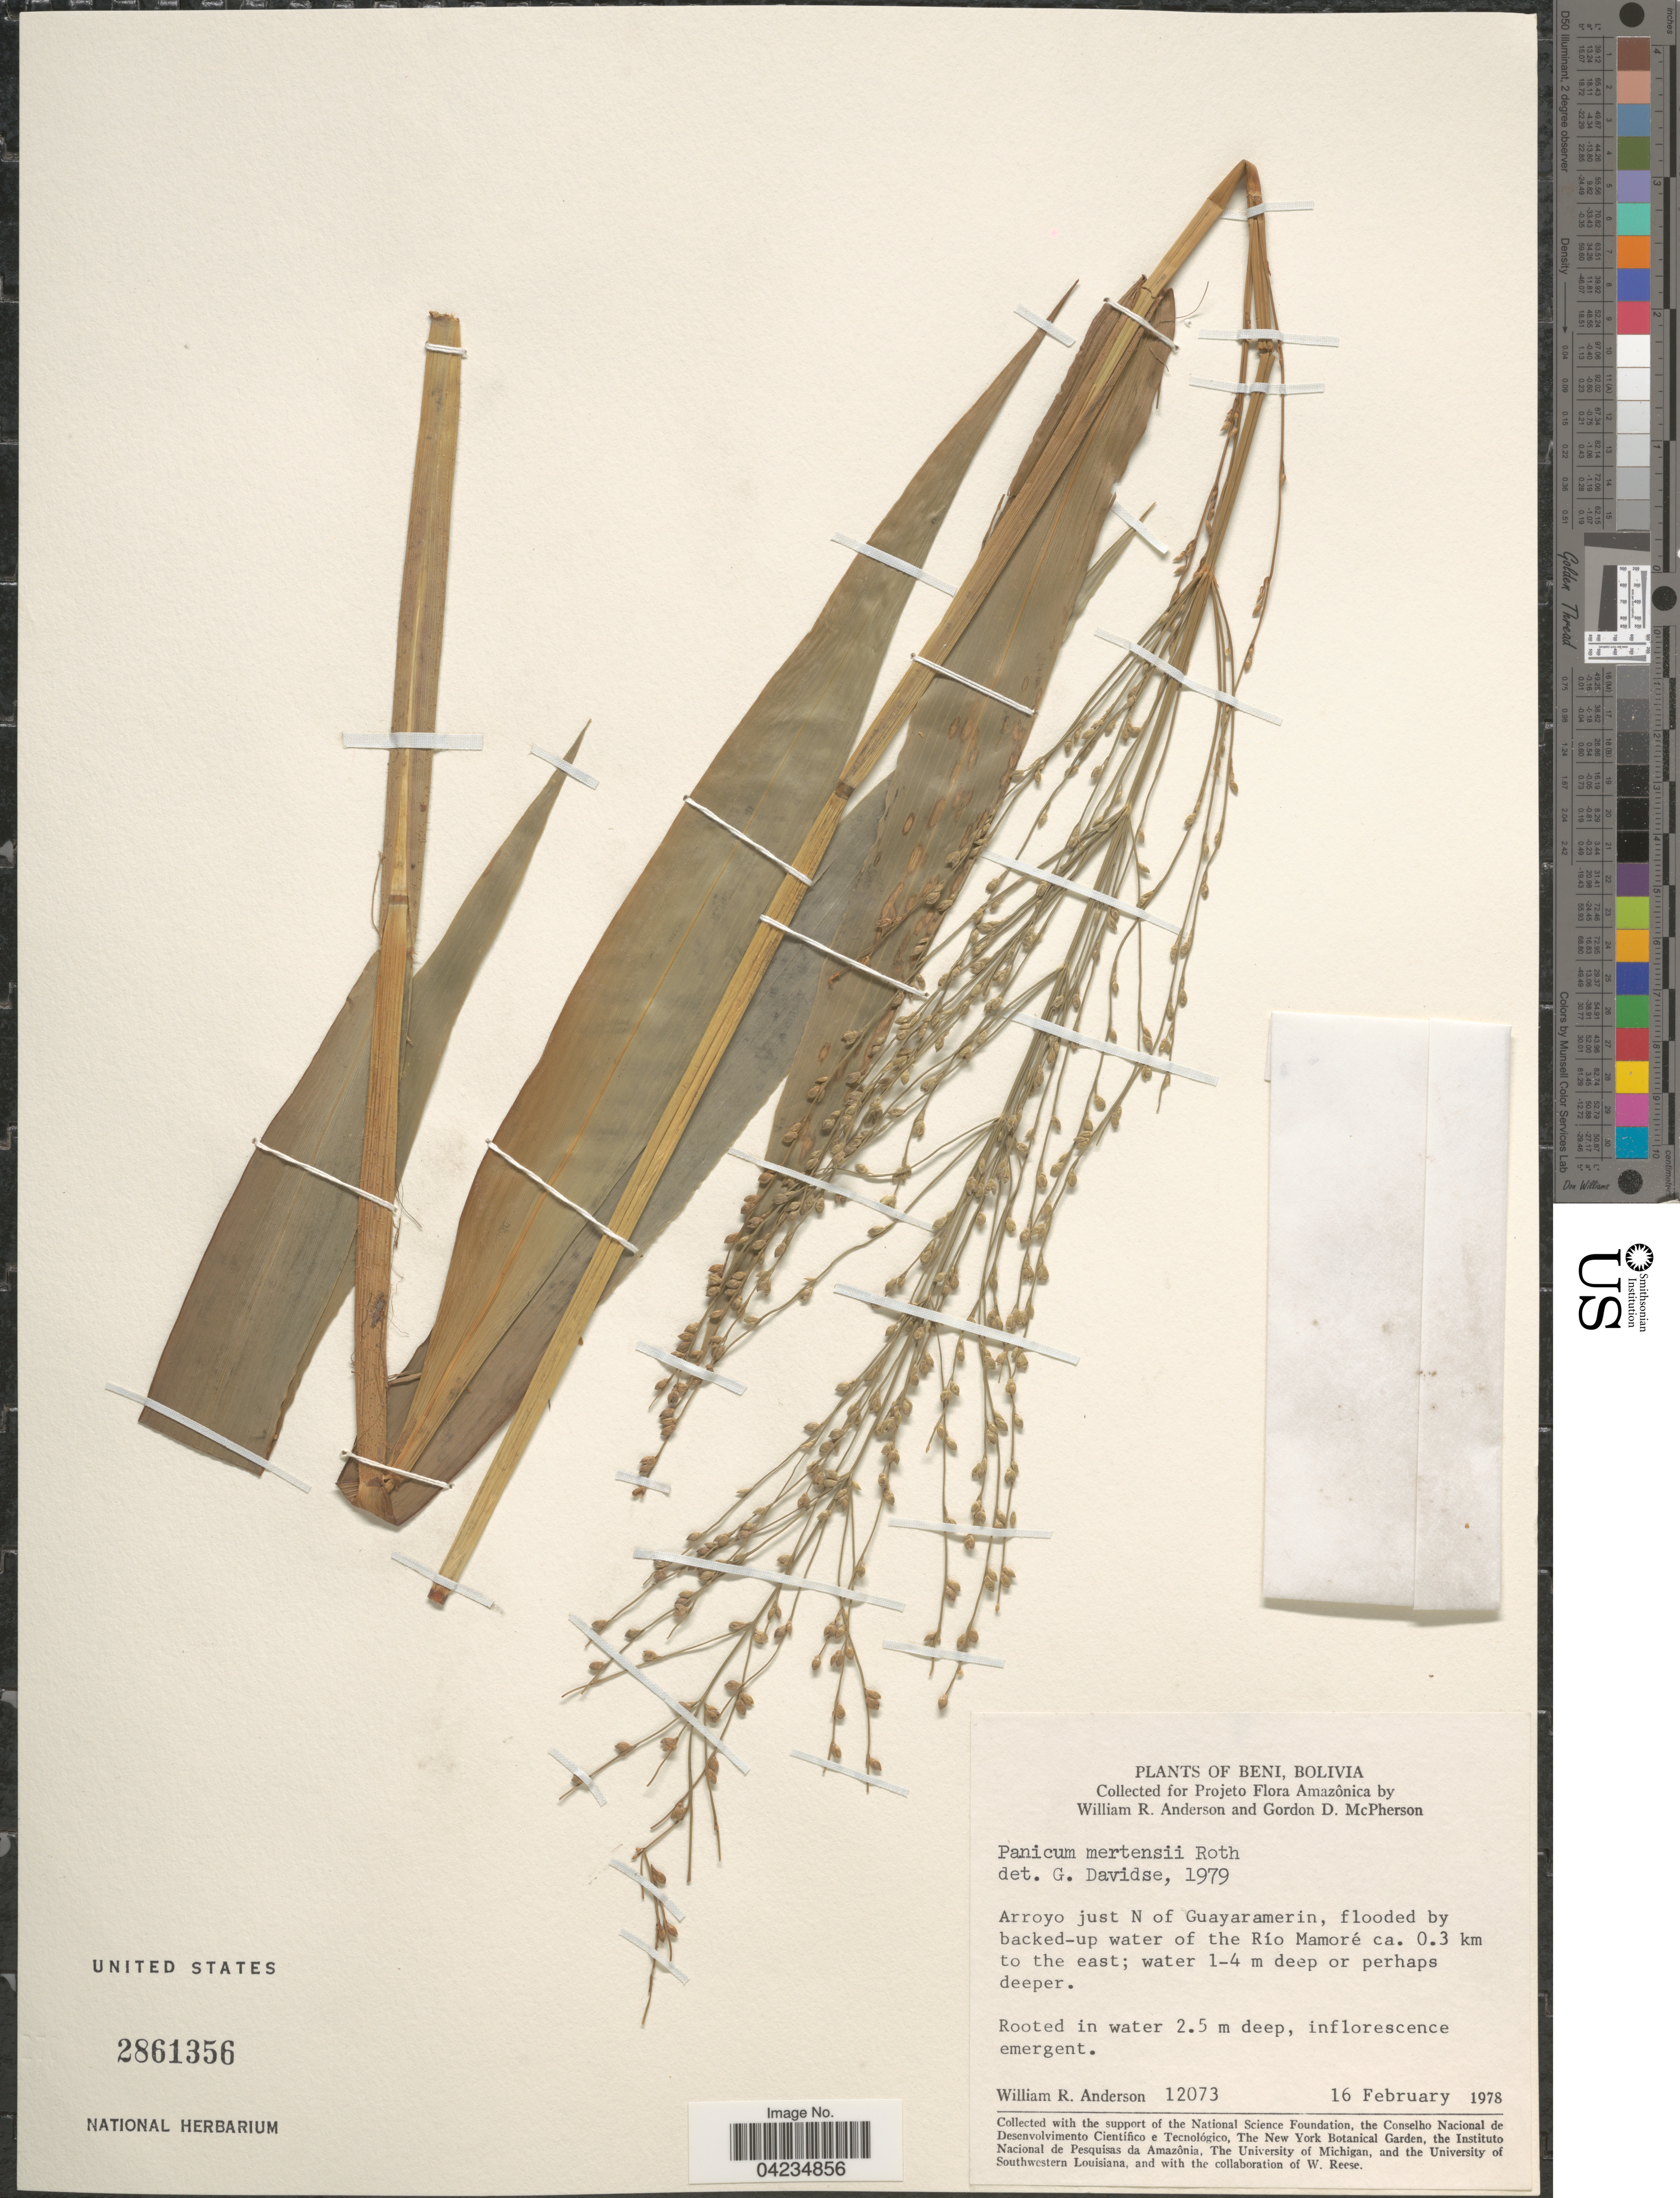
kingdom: Plantae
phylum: Tracheophyta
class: Liliopsida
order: Poales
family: Poaceae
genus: Stephostachys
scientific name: Stephostachys mertensii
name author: (Roth) Zuloaga & Marrone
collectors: W. R. Anderson & G. D. McPherson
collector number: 12073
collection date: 1978-02-16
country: Bolivia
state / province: Beni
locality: Arroyo just N of Guayaramerin, flooded by backed/up water of the Río Mamoré ca. 0,3 km to the east.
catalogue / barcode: US 2861356